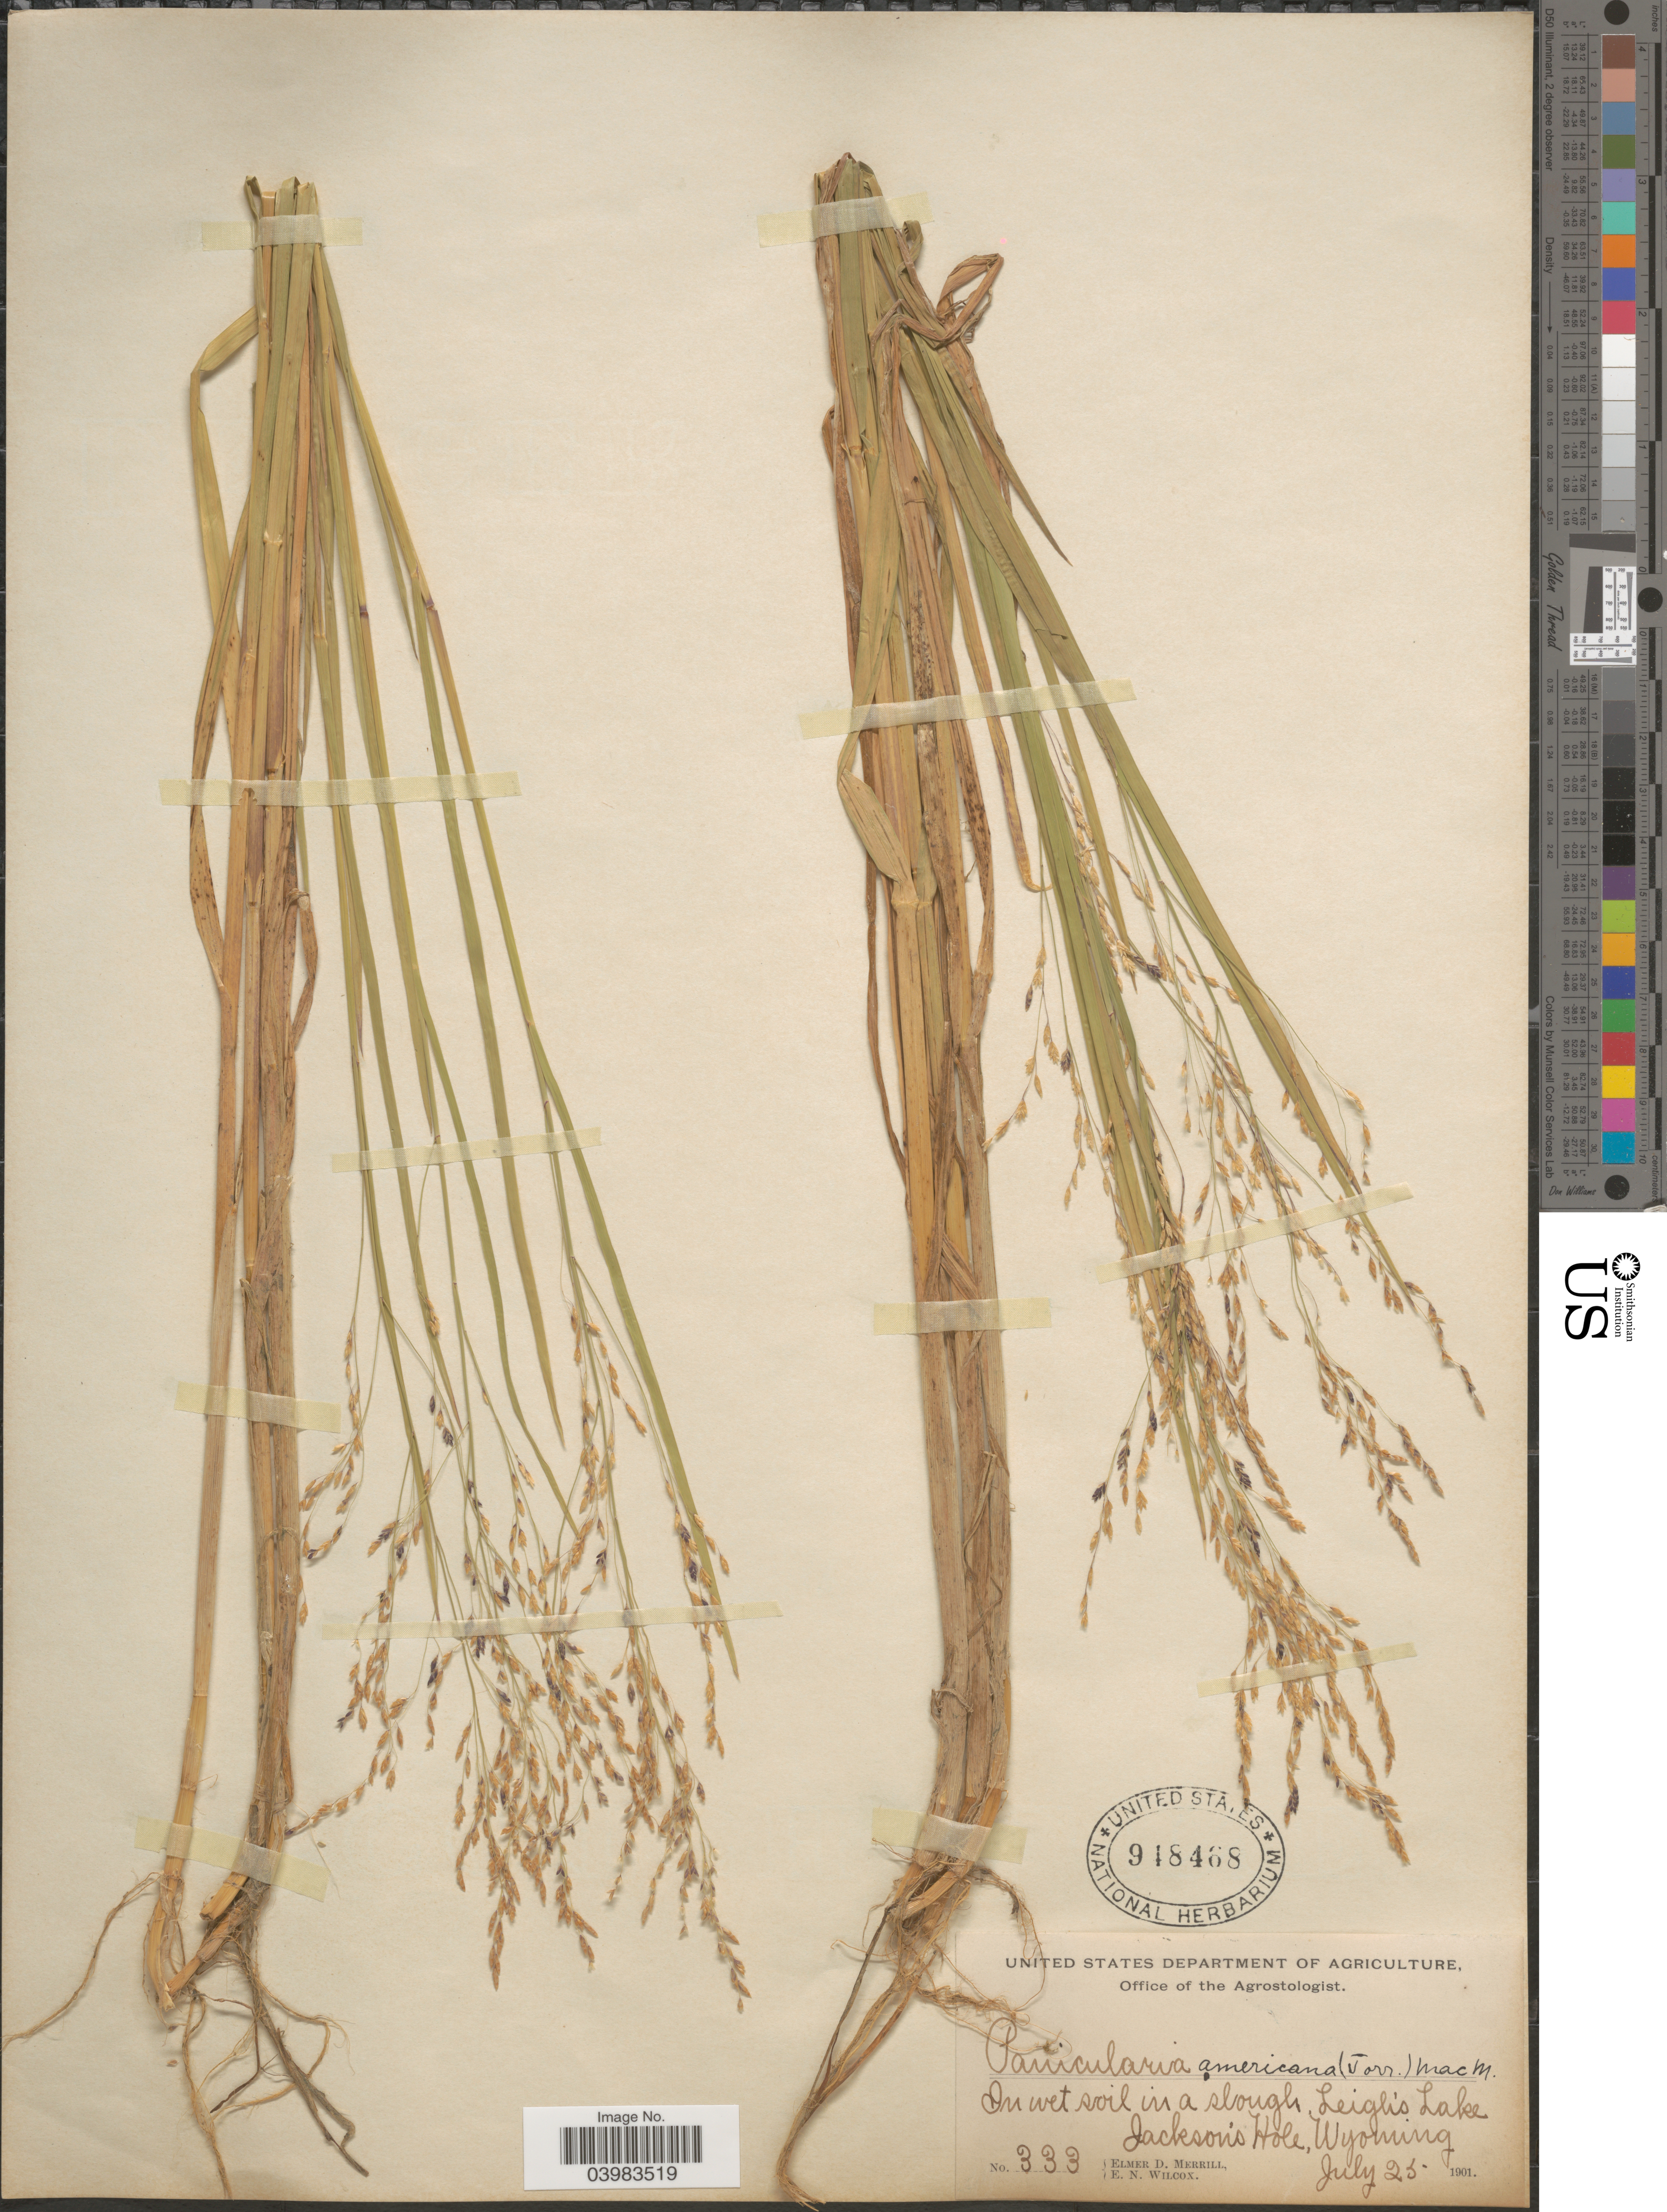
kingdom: Plantae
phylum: Tracheophyta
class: Liliopsida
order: Poales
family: Poaceae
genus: Glyceria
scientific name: Glyceria grandis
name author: S. Watson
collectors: E. D. Merrill & E. Wilcox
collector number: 333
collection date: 1901-07-25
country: United States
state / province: Wyoming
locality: In wet soil in a slough Leigh's Lake. Jackson Hole.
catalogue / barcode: US 948468